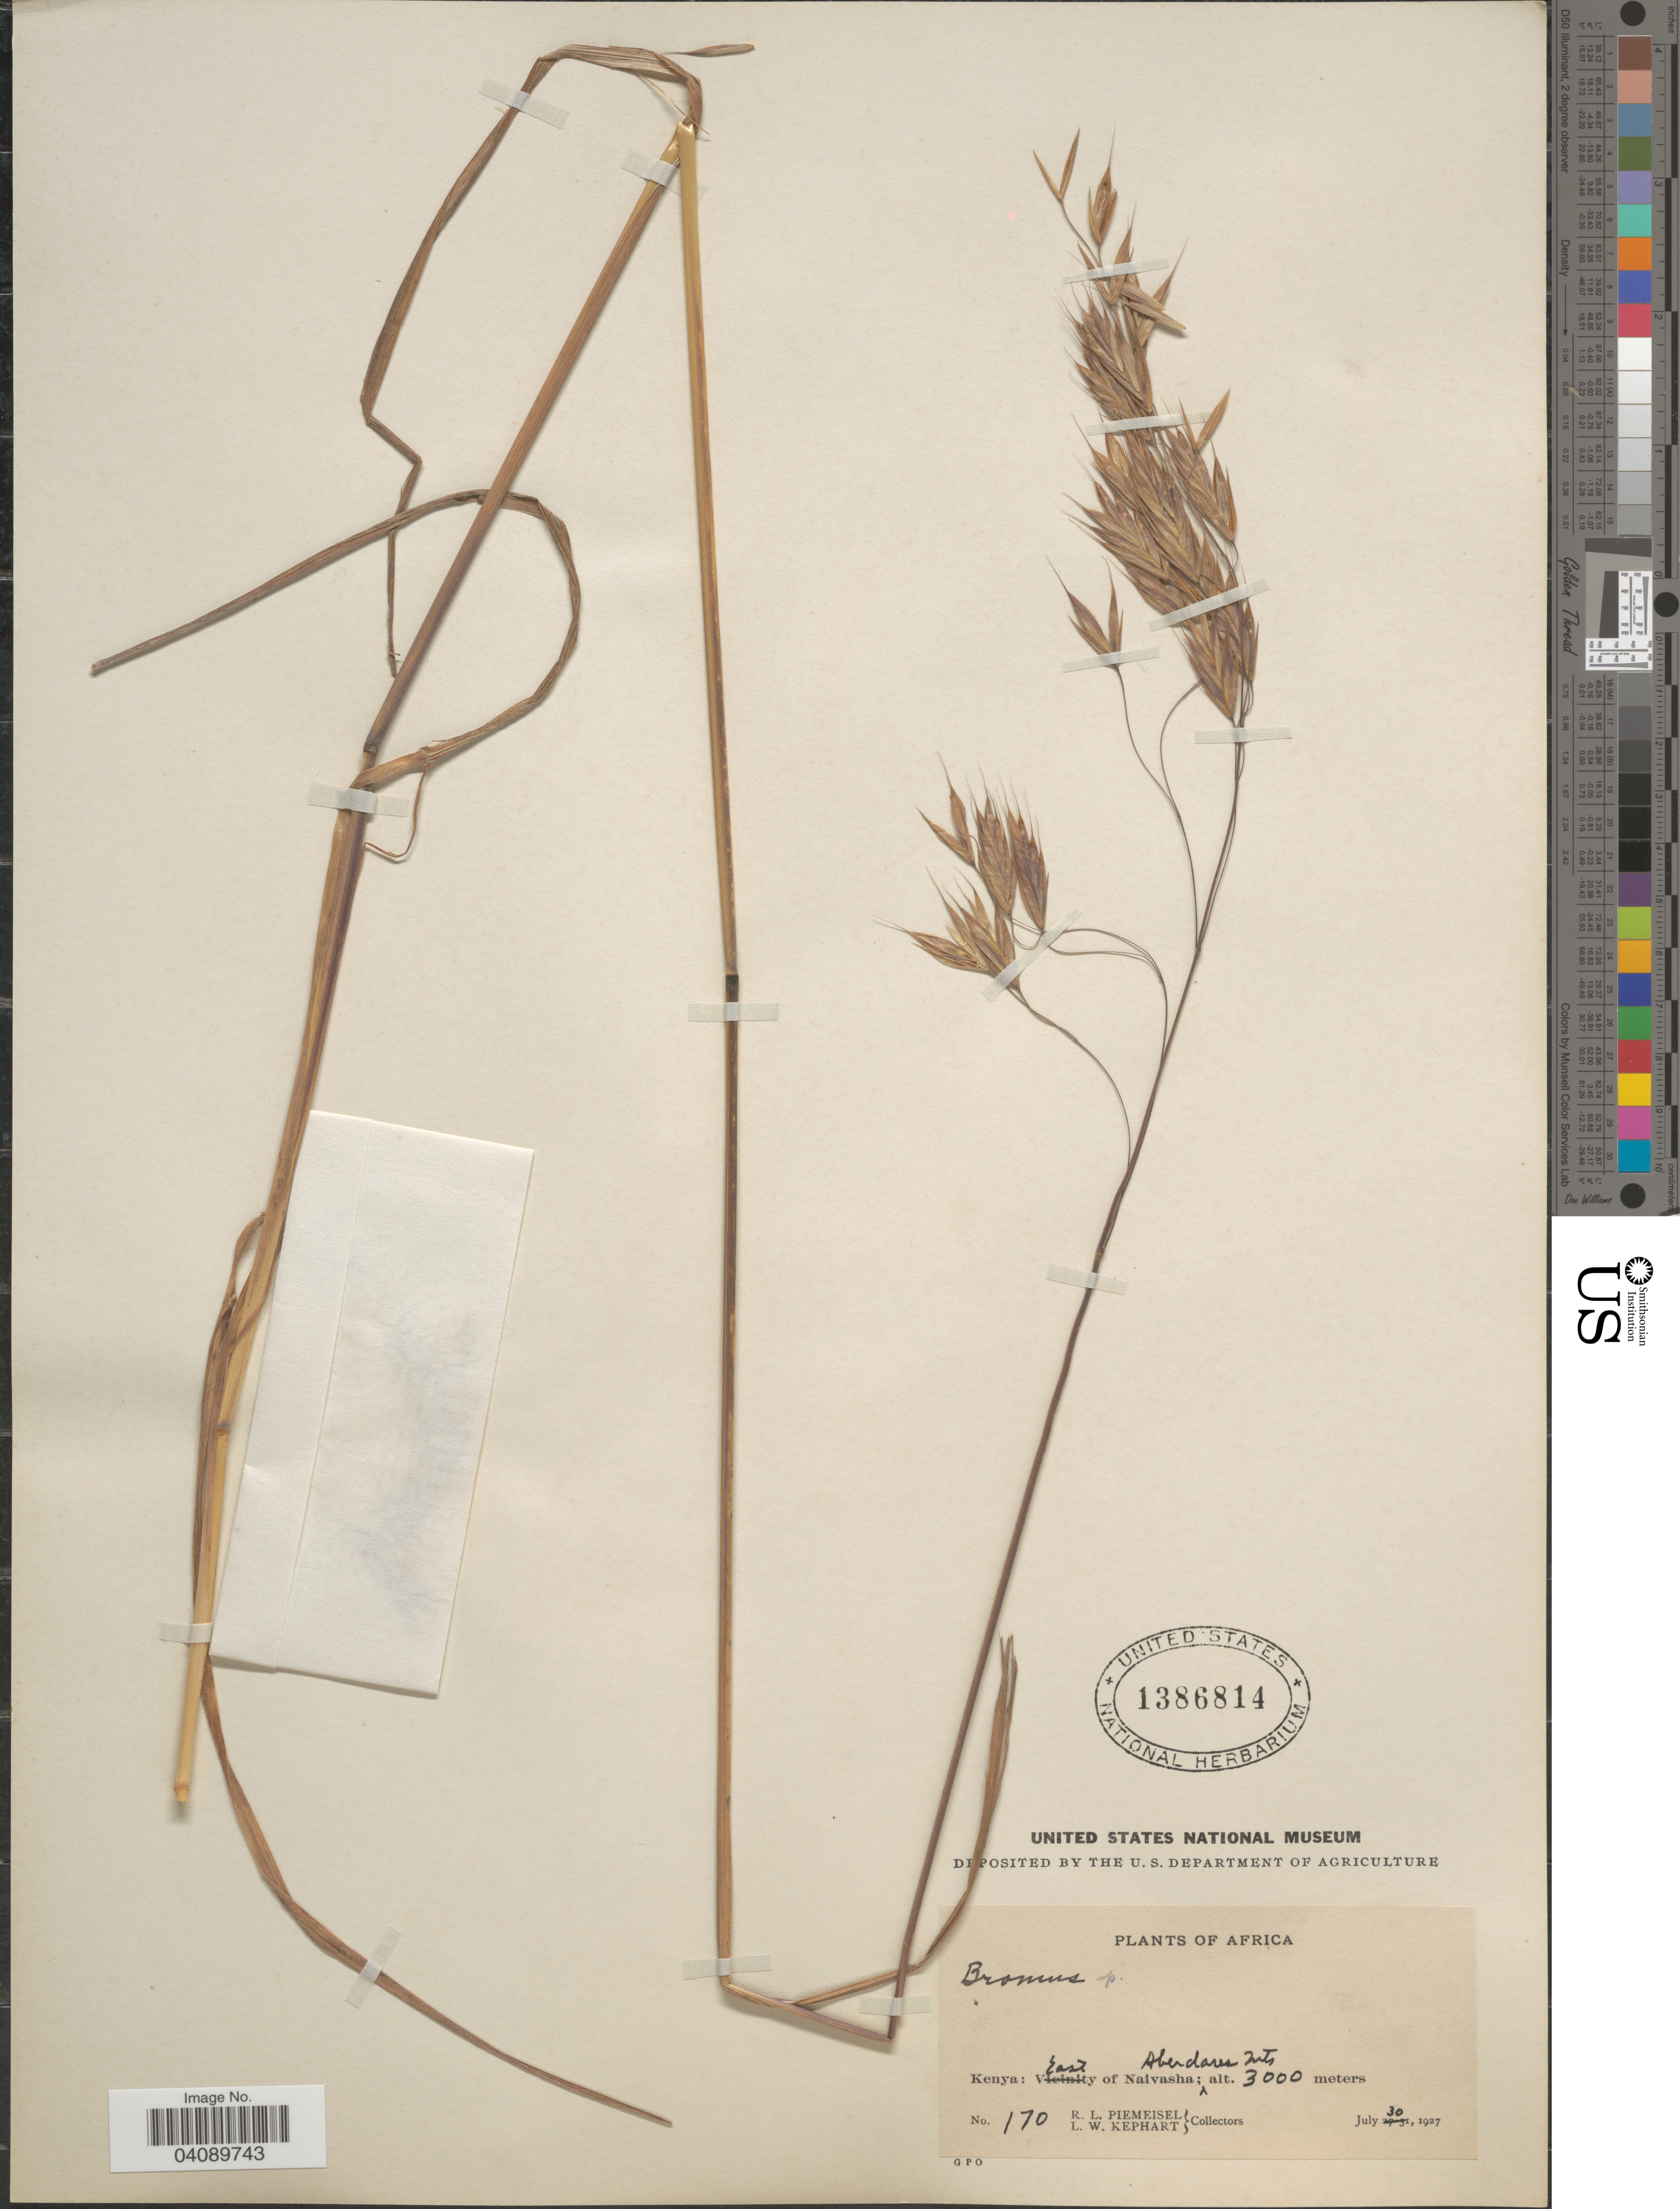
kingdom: Plantae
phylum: Tracheophyta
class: Liliopsida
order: Poales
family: Poaceae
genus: Bromus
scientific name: Bromus sp.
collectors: R. L. Piemeisel & L. W. Kephart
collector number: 170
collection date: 1927-07-30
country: Kenya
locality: East of Naivasha. Aberdares Mts.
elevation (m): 3000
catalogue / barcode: US 1386814